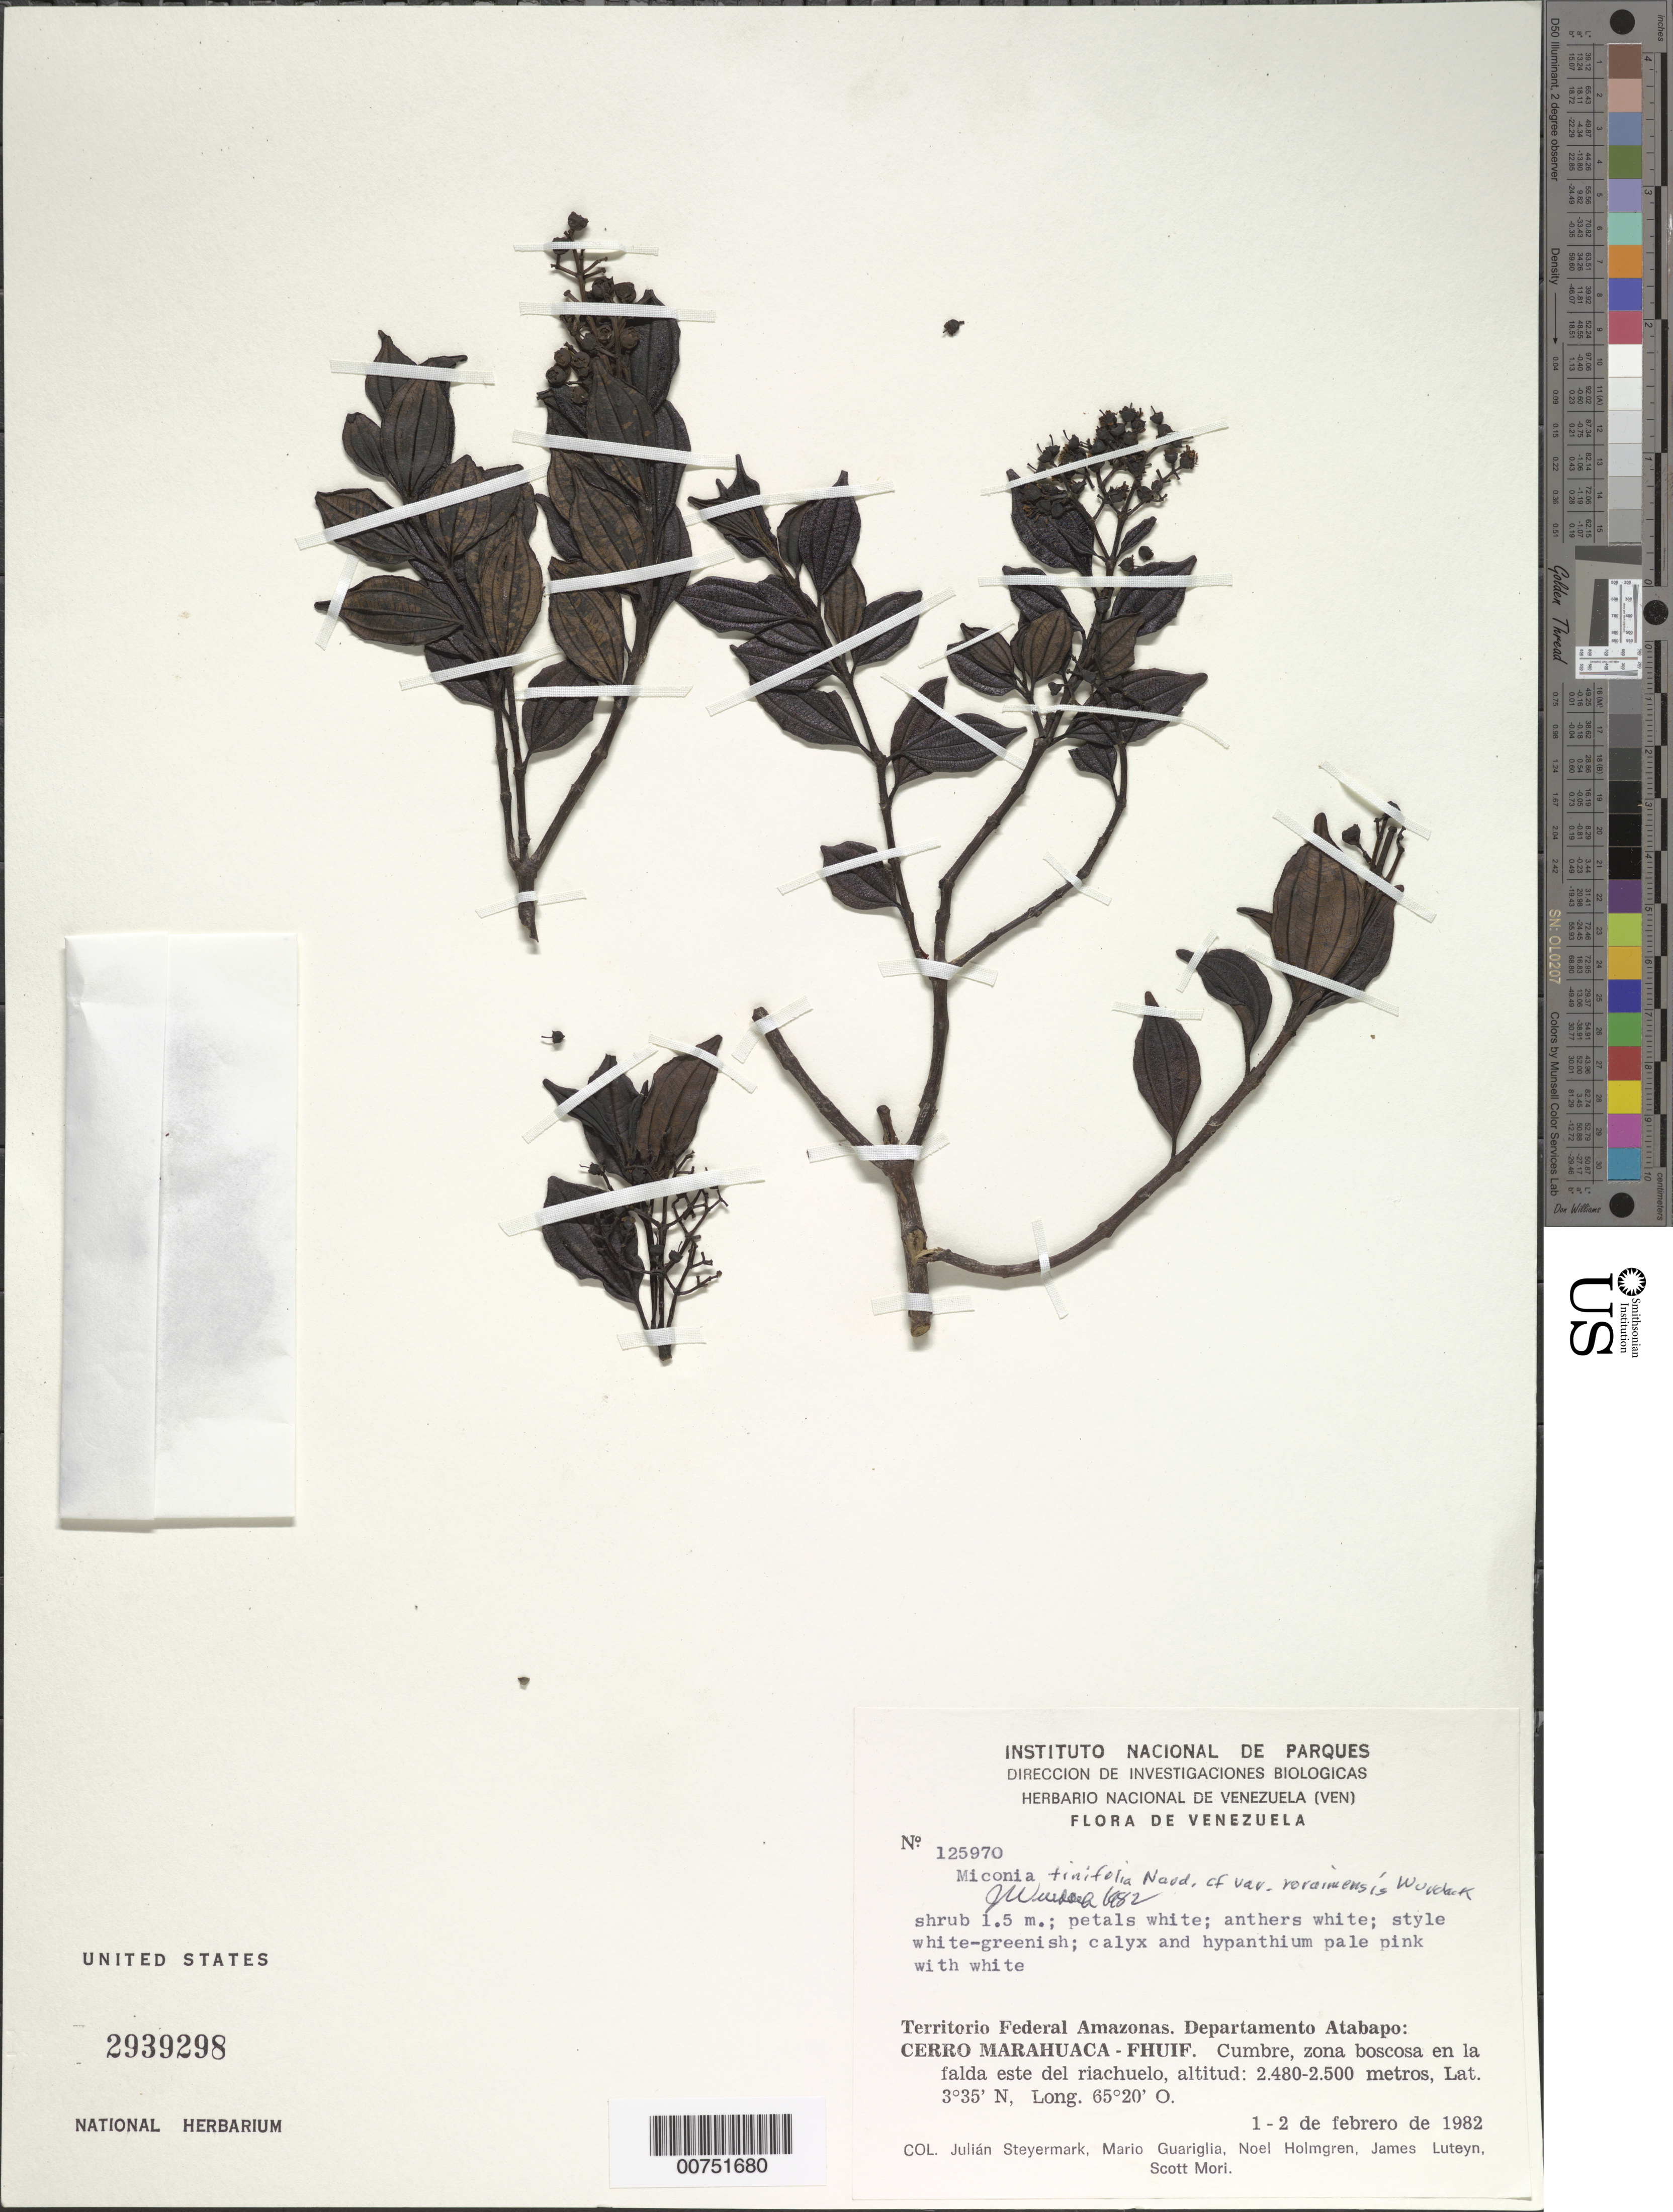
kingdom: Plantae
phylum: Tracheophyta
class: Magnoliopsida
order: Myrtales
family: Melastomataceae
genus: Miconia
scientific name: Miconia tinifolia var. roraimensis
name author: Wurdack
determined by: Wurdack, John J., (US), US (UNITED STATES)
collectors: J. Steyermark, M. Guariglia P., N. H. Holmgren, J. L. Luteyn & S. Mori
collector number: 125970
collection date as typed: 1-Feb-82 to 2-Feb-82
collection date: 1982-02-01/1982-02-02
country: Venezuela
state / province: Amazonas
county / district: Atabapo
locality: Cerro Marahuaca - FHUIF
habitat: Cumbre, zona boscosa en la falda este del rachuelo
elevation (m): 2480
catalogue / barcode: US 2939298